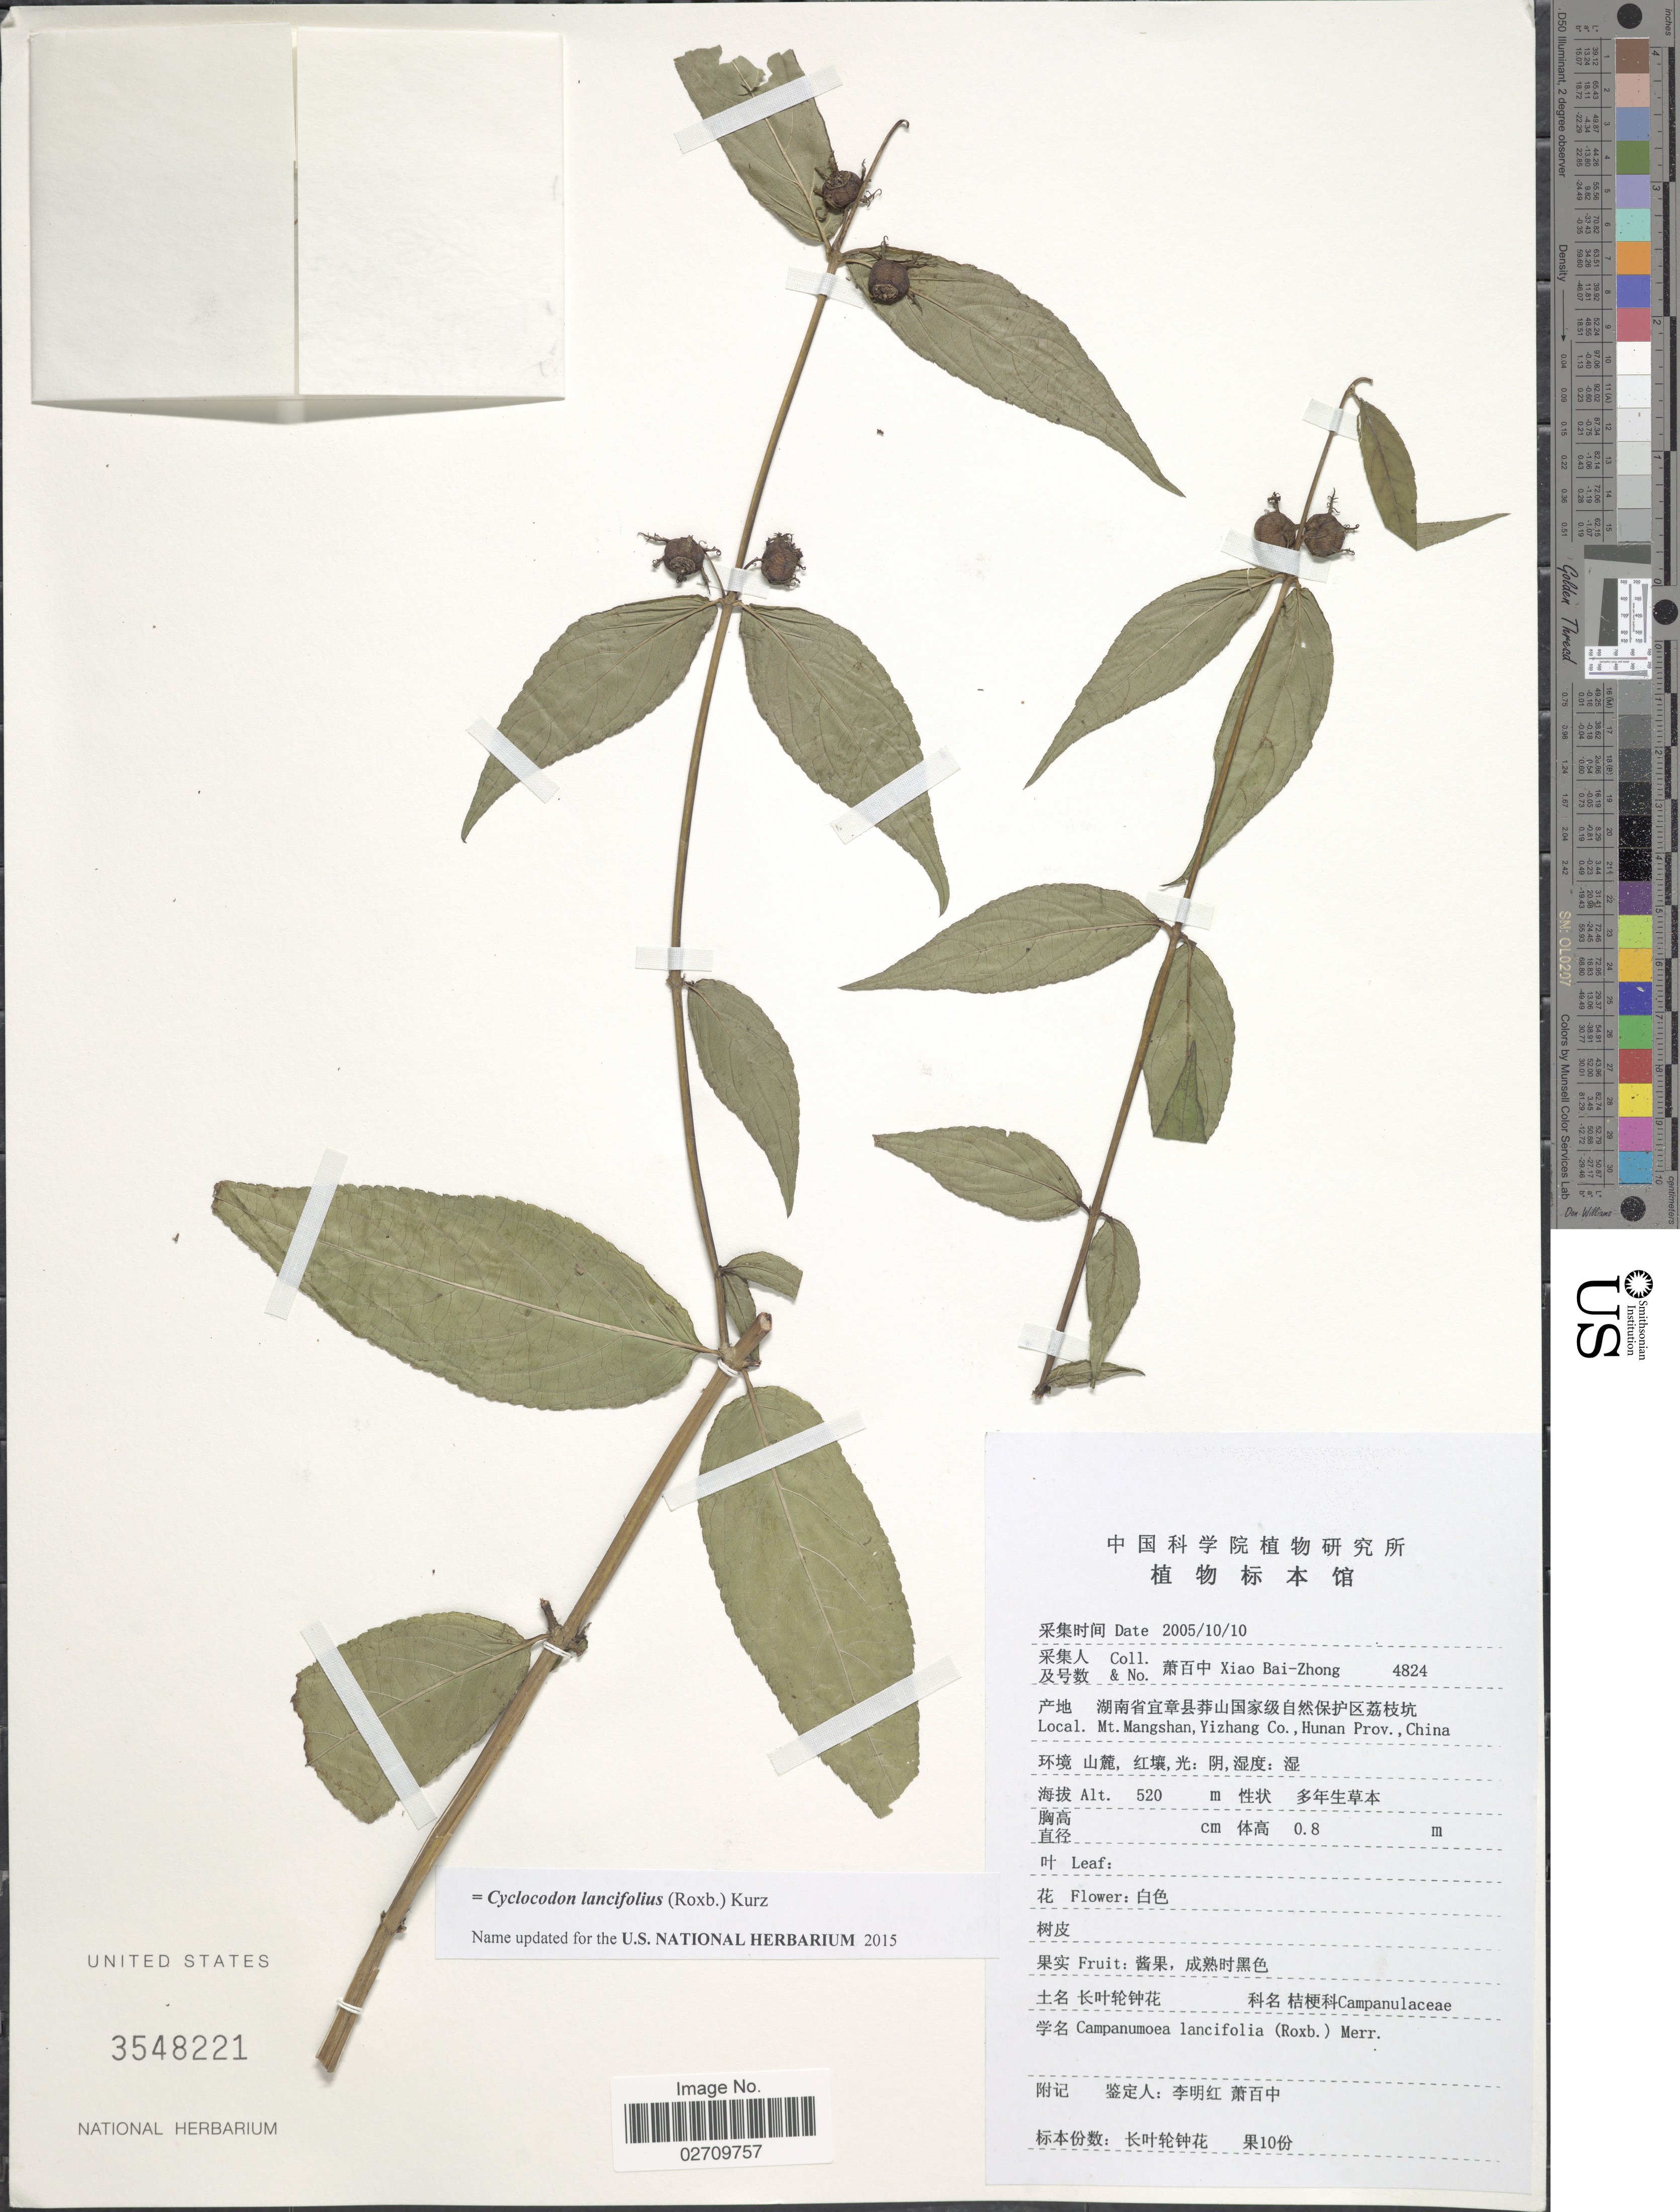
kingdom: Plantae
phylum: Tracheophyta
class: Magnoliopsida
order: Asterales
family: Campanulaceae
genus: Cyclocodon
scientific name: Cyclocodon lancifolius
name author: (Roxb.) Kurz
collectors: B. Z. Xiao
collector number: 4824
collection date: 2005-10-10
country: China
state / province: Hunan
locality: Mt. Mangshan, Yizhang Co.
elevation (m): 520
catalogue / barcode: US 3548221